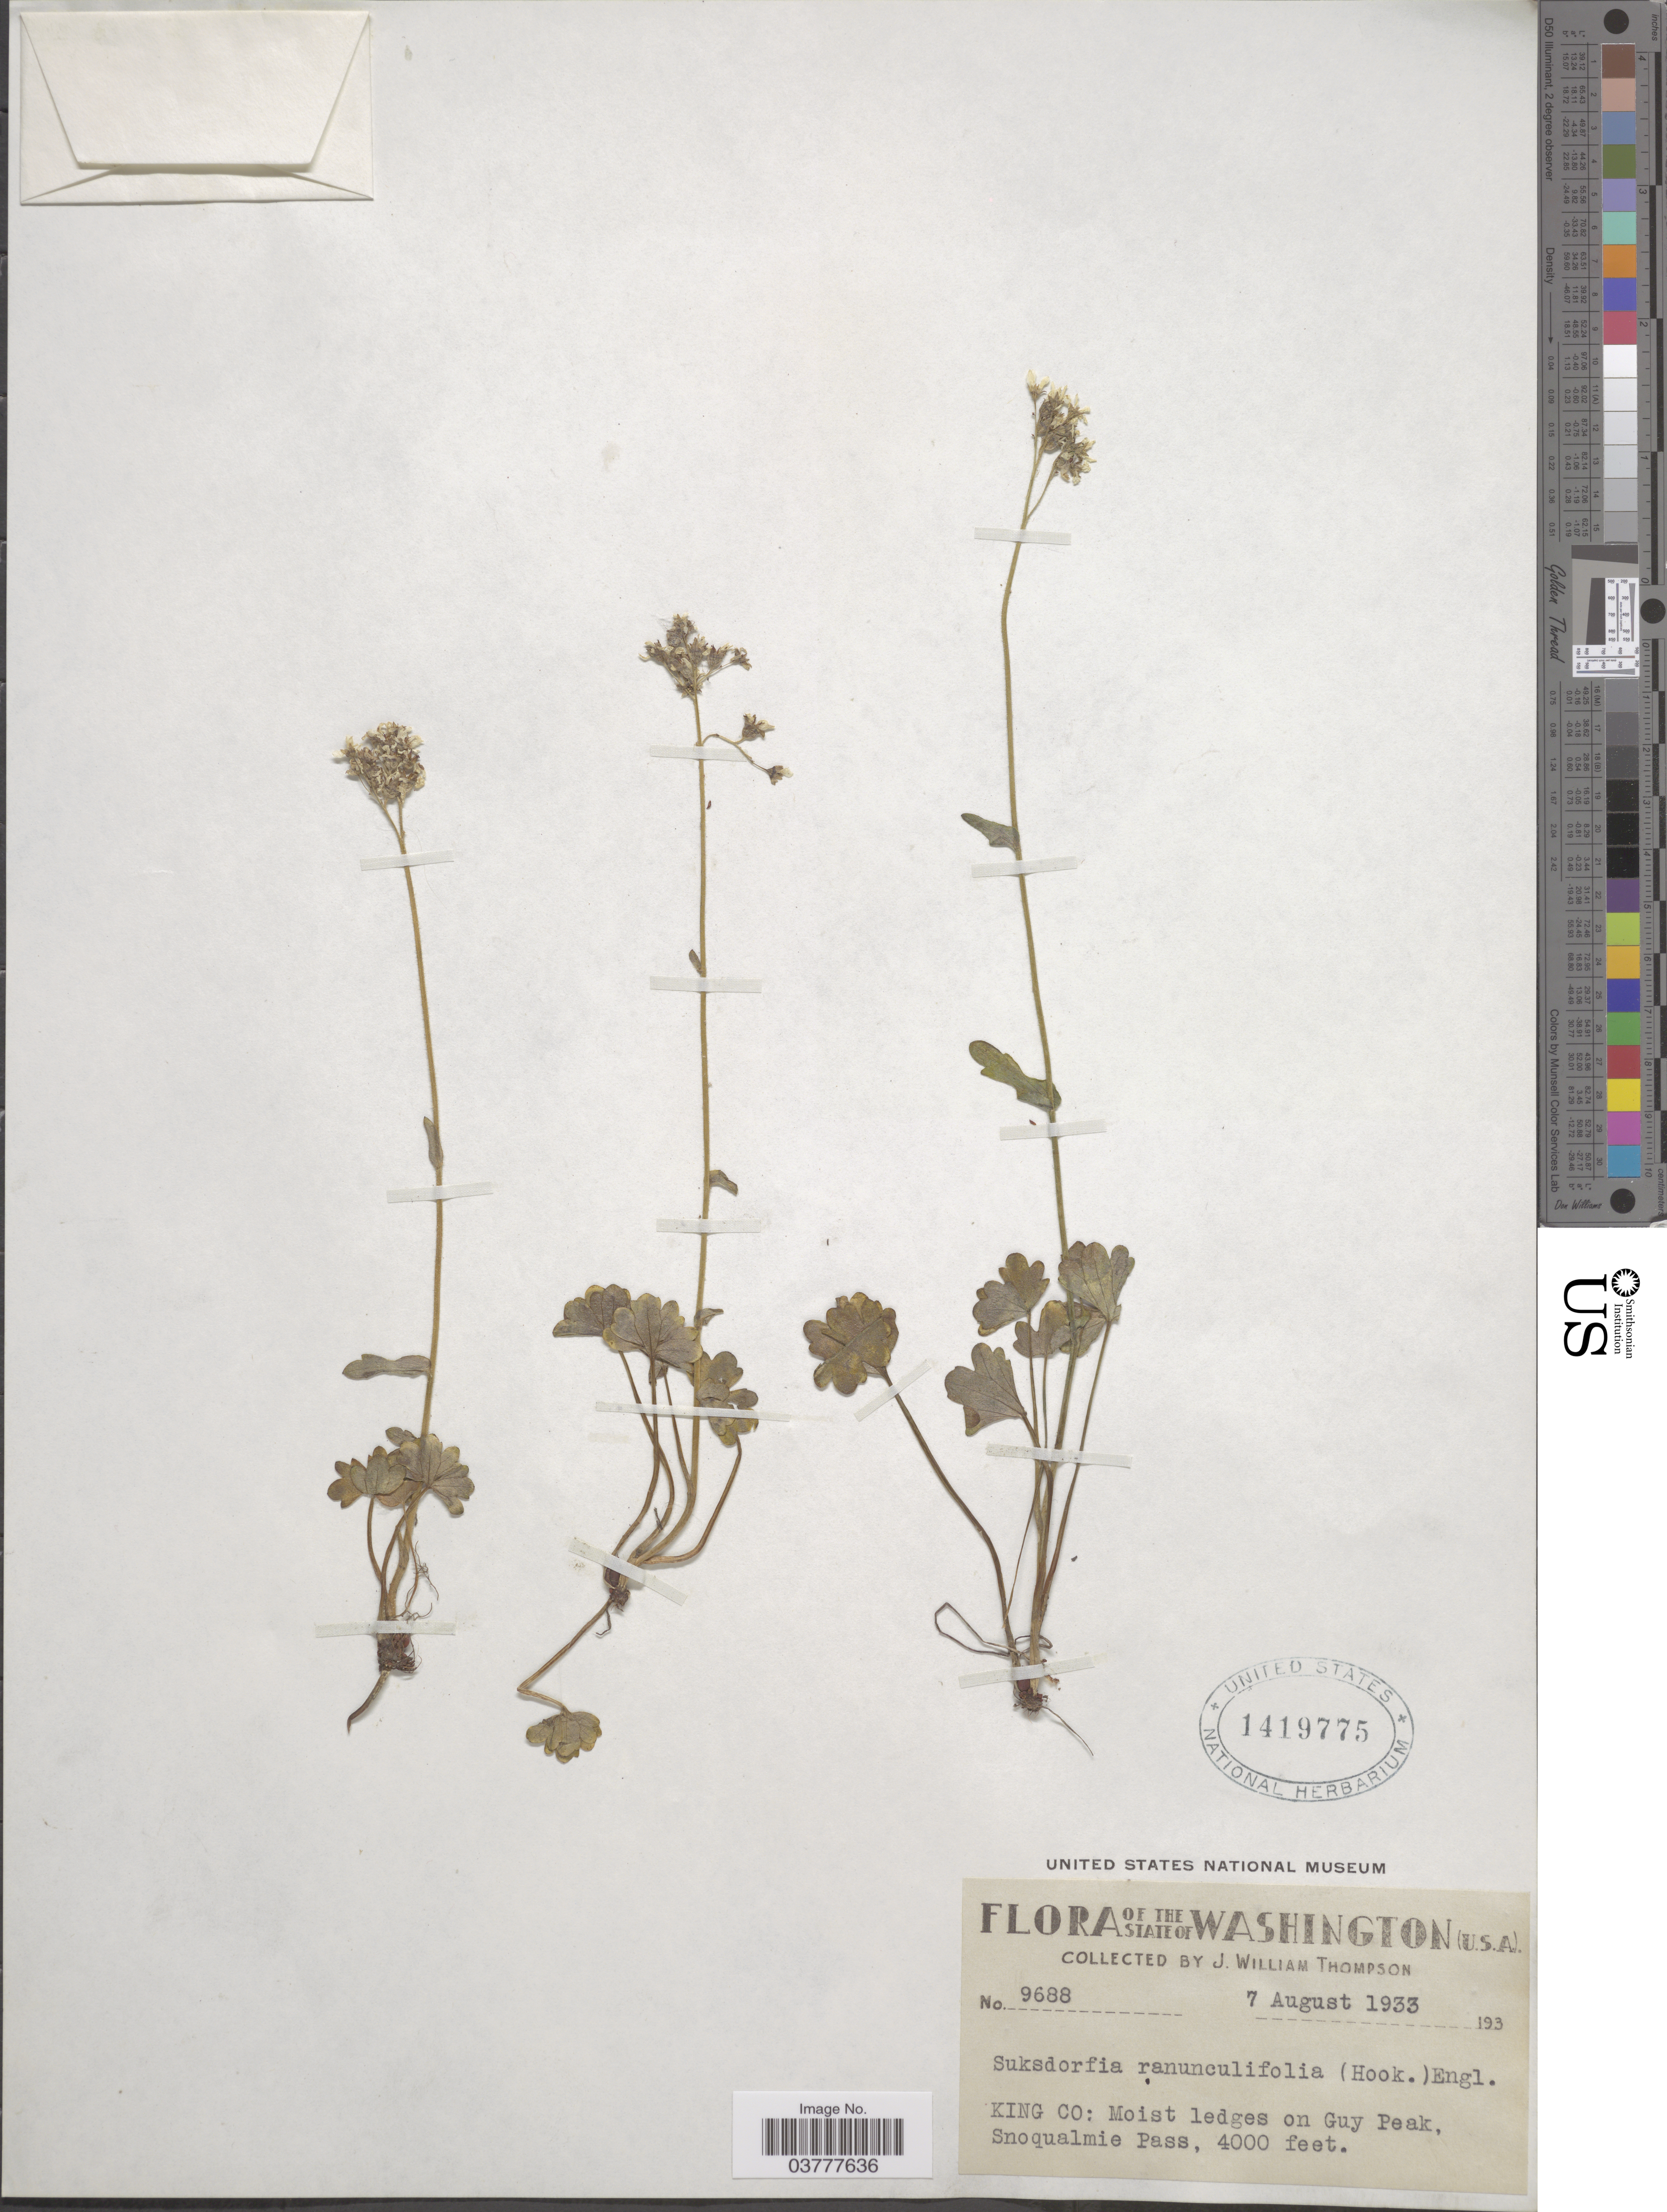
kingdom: Plantae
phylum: Tracheophyta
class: Magnoliopsida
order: Saxifragales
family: Saxifragaceae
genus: Hemieva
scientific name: Hemieva ranunculifolia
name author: (Hook.) Raf.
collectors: J. W. Thompson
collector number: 9688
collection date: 1933-08-07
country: United States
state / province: Washington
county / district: King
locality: King Co: Moist ledges on Guy Peak, Snoqualmie Pass.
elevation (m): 1219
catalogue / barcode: US 1419775